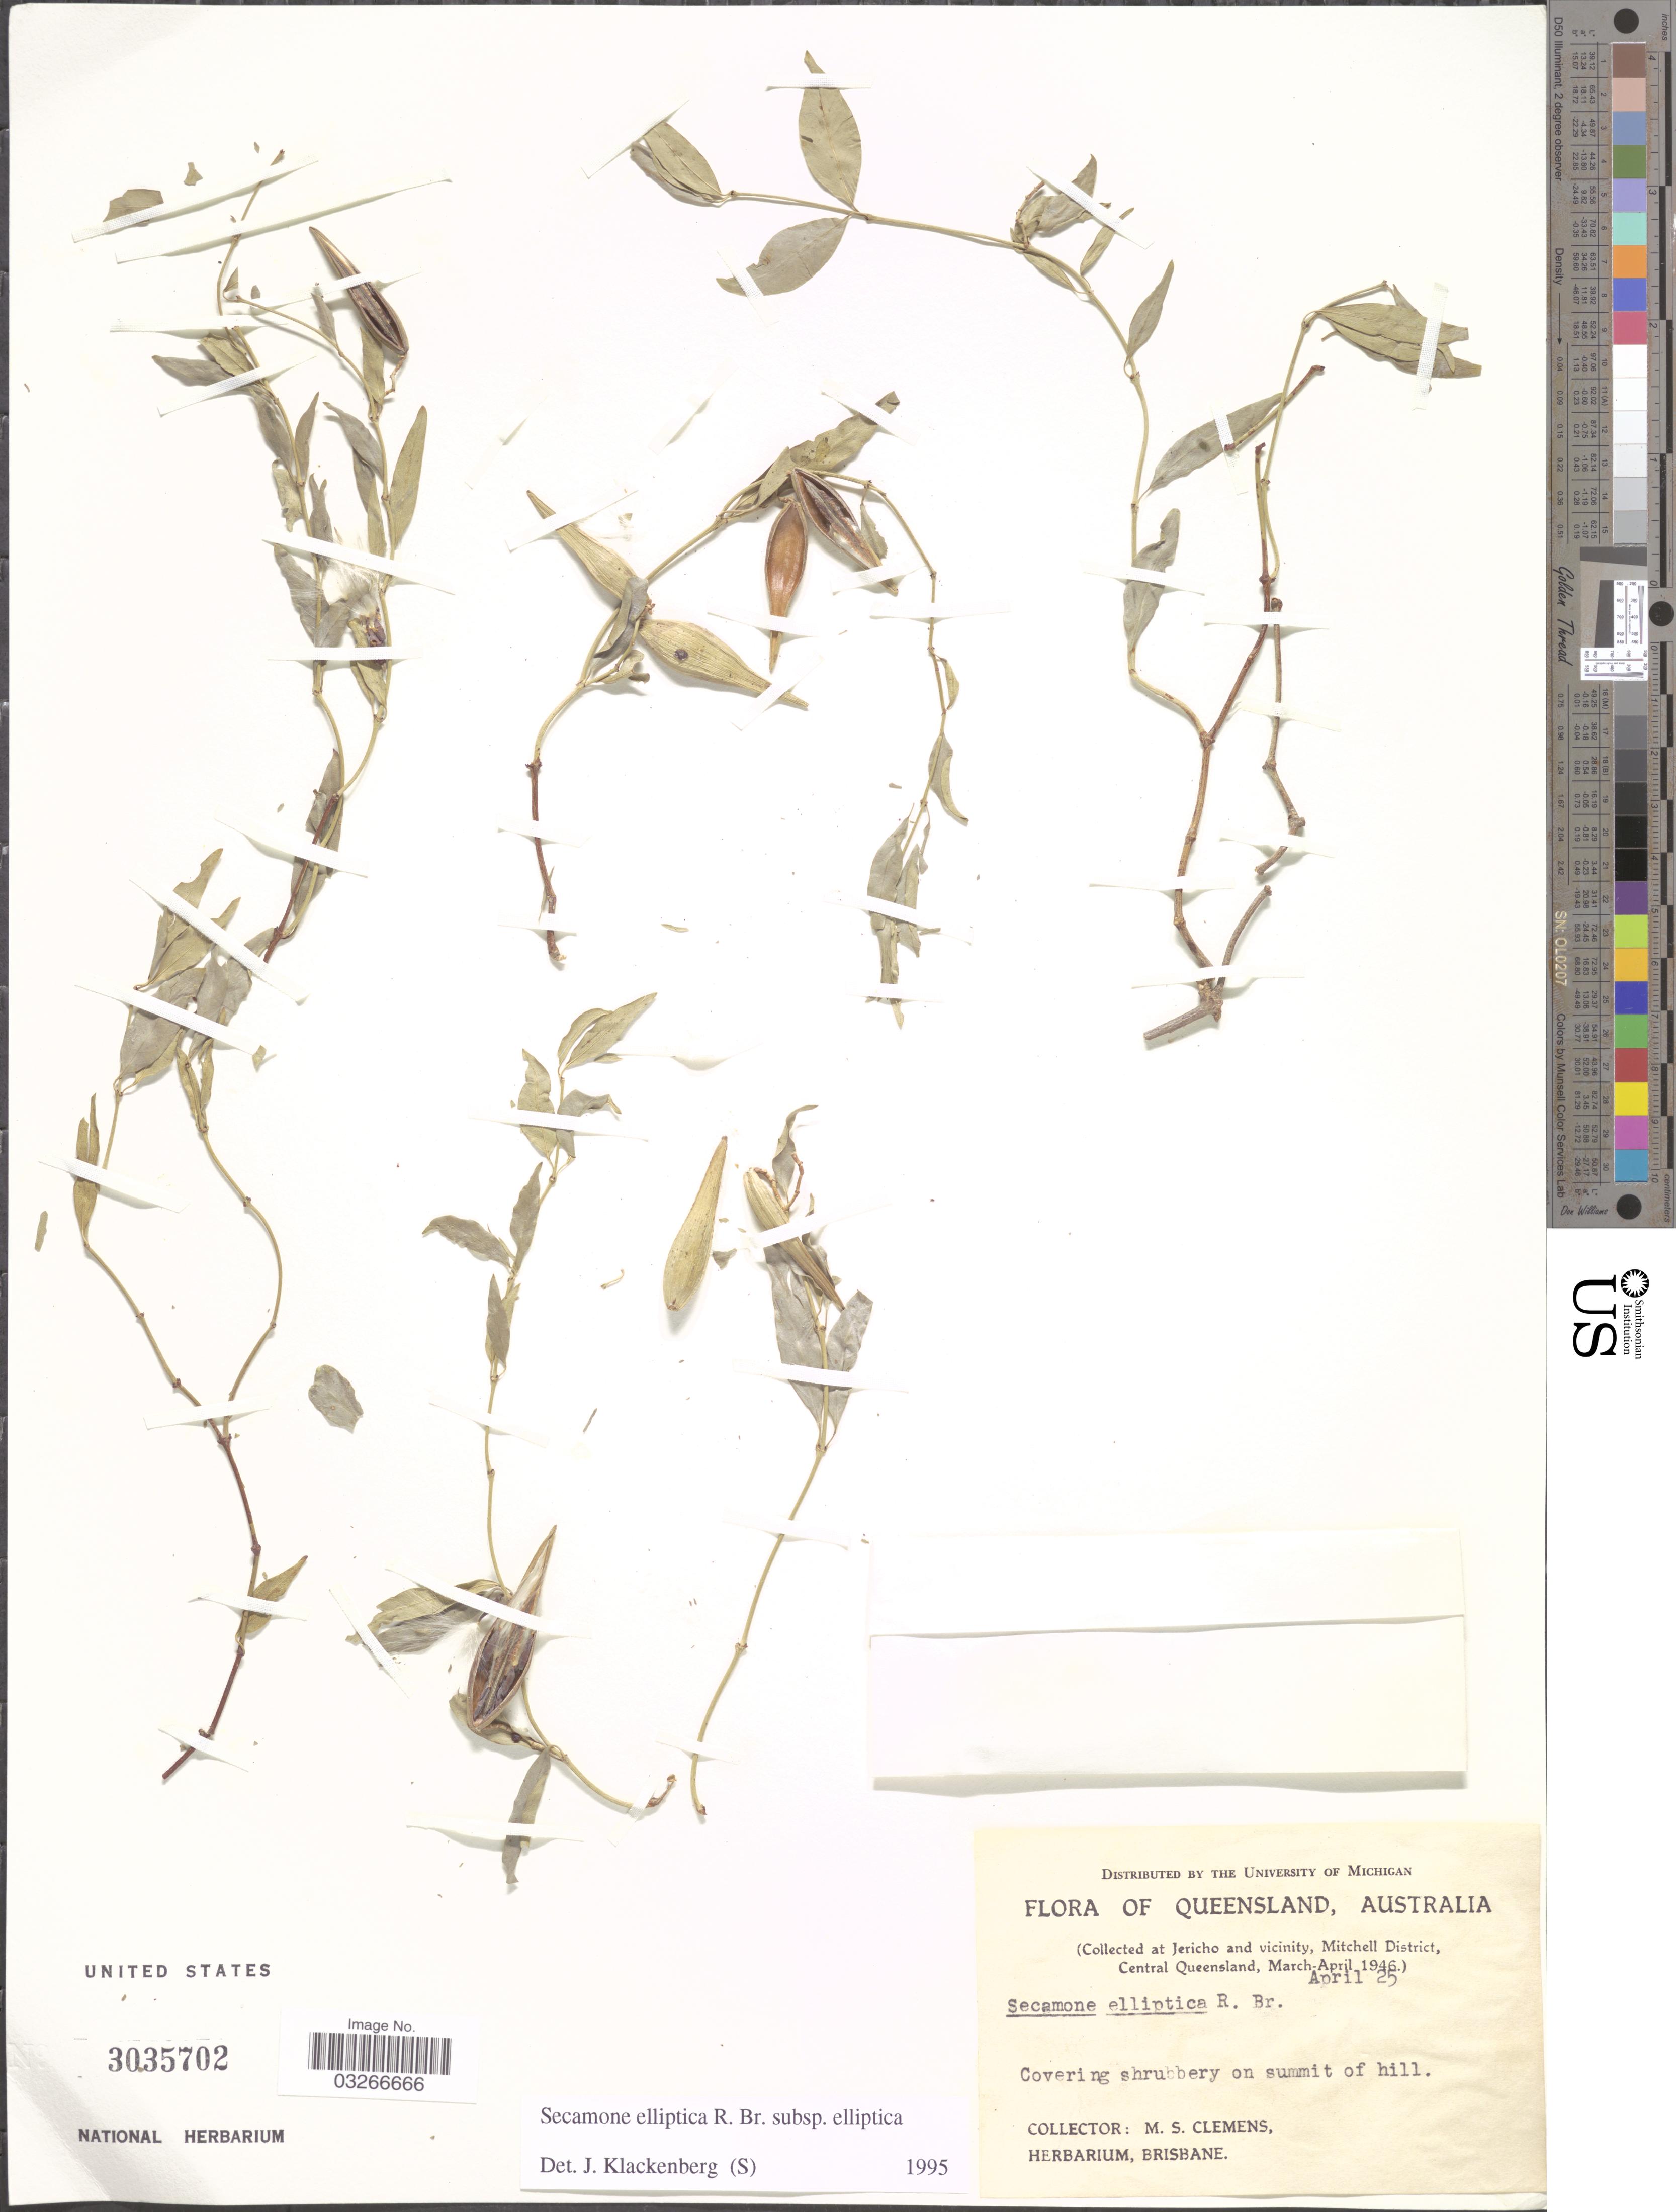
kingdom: Plantae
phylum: Tracheophyta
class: Magnoliopsida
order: Gentianales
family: Apocynaceae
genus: Secamone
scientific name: Secamone elliptica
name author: R. Br.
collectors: M. S. Clemens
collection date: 1946-04-25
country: Australia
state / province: Queensland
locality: At Jericho and vicinity, Mitchell District, Central Queensland.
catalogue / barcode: US 3035702